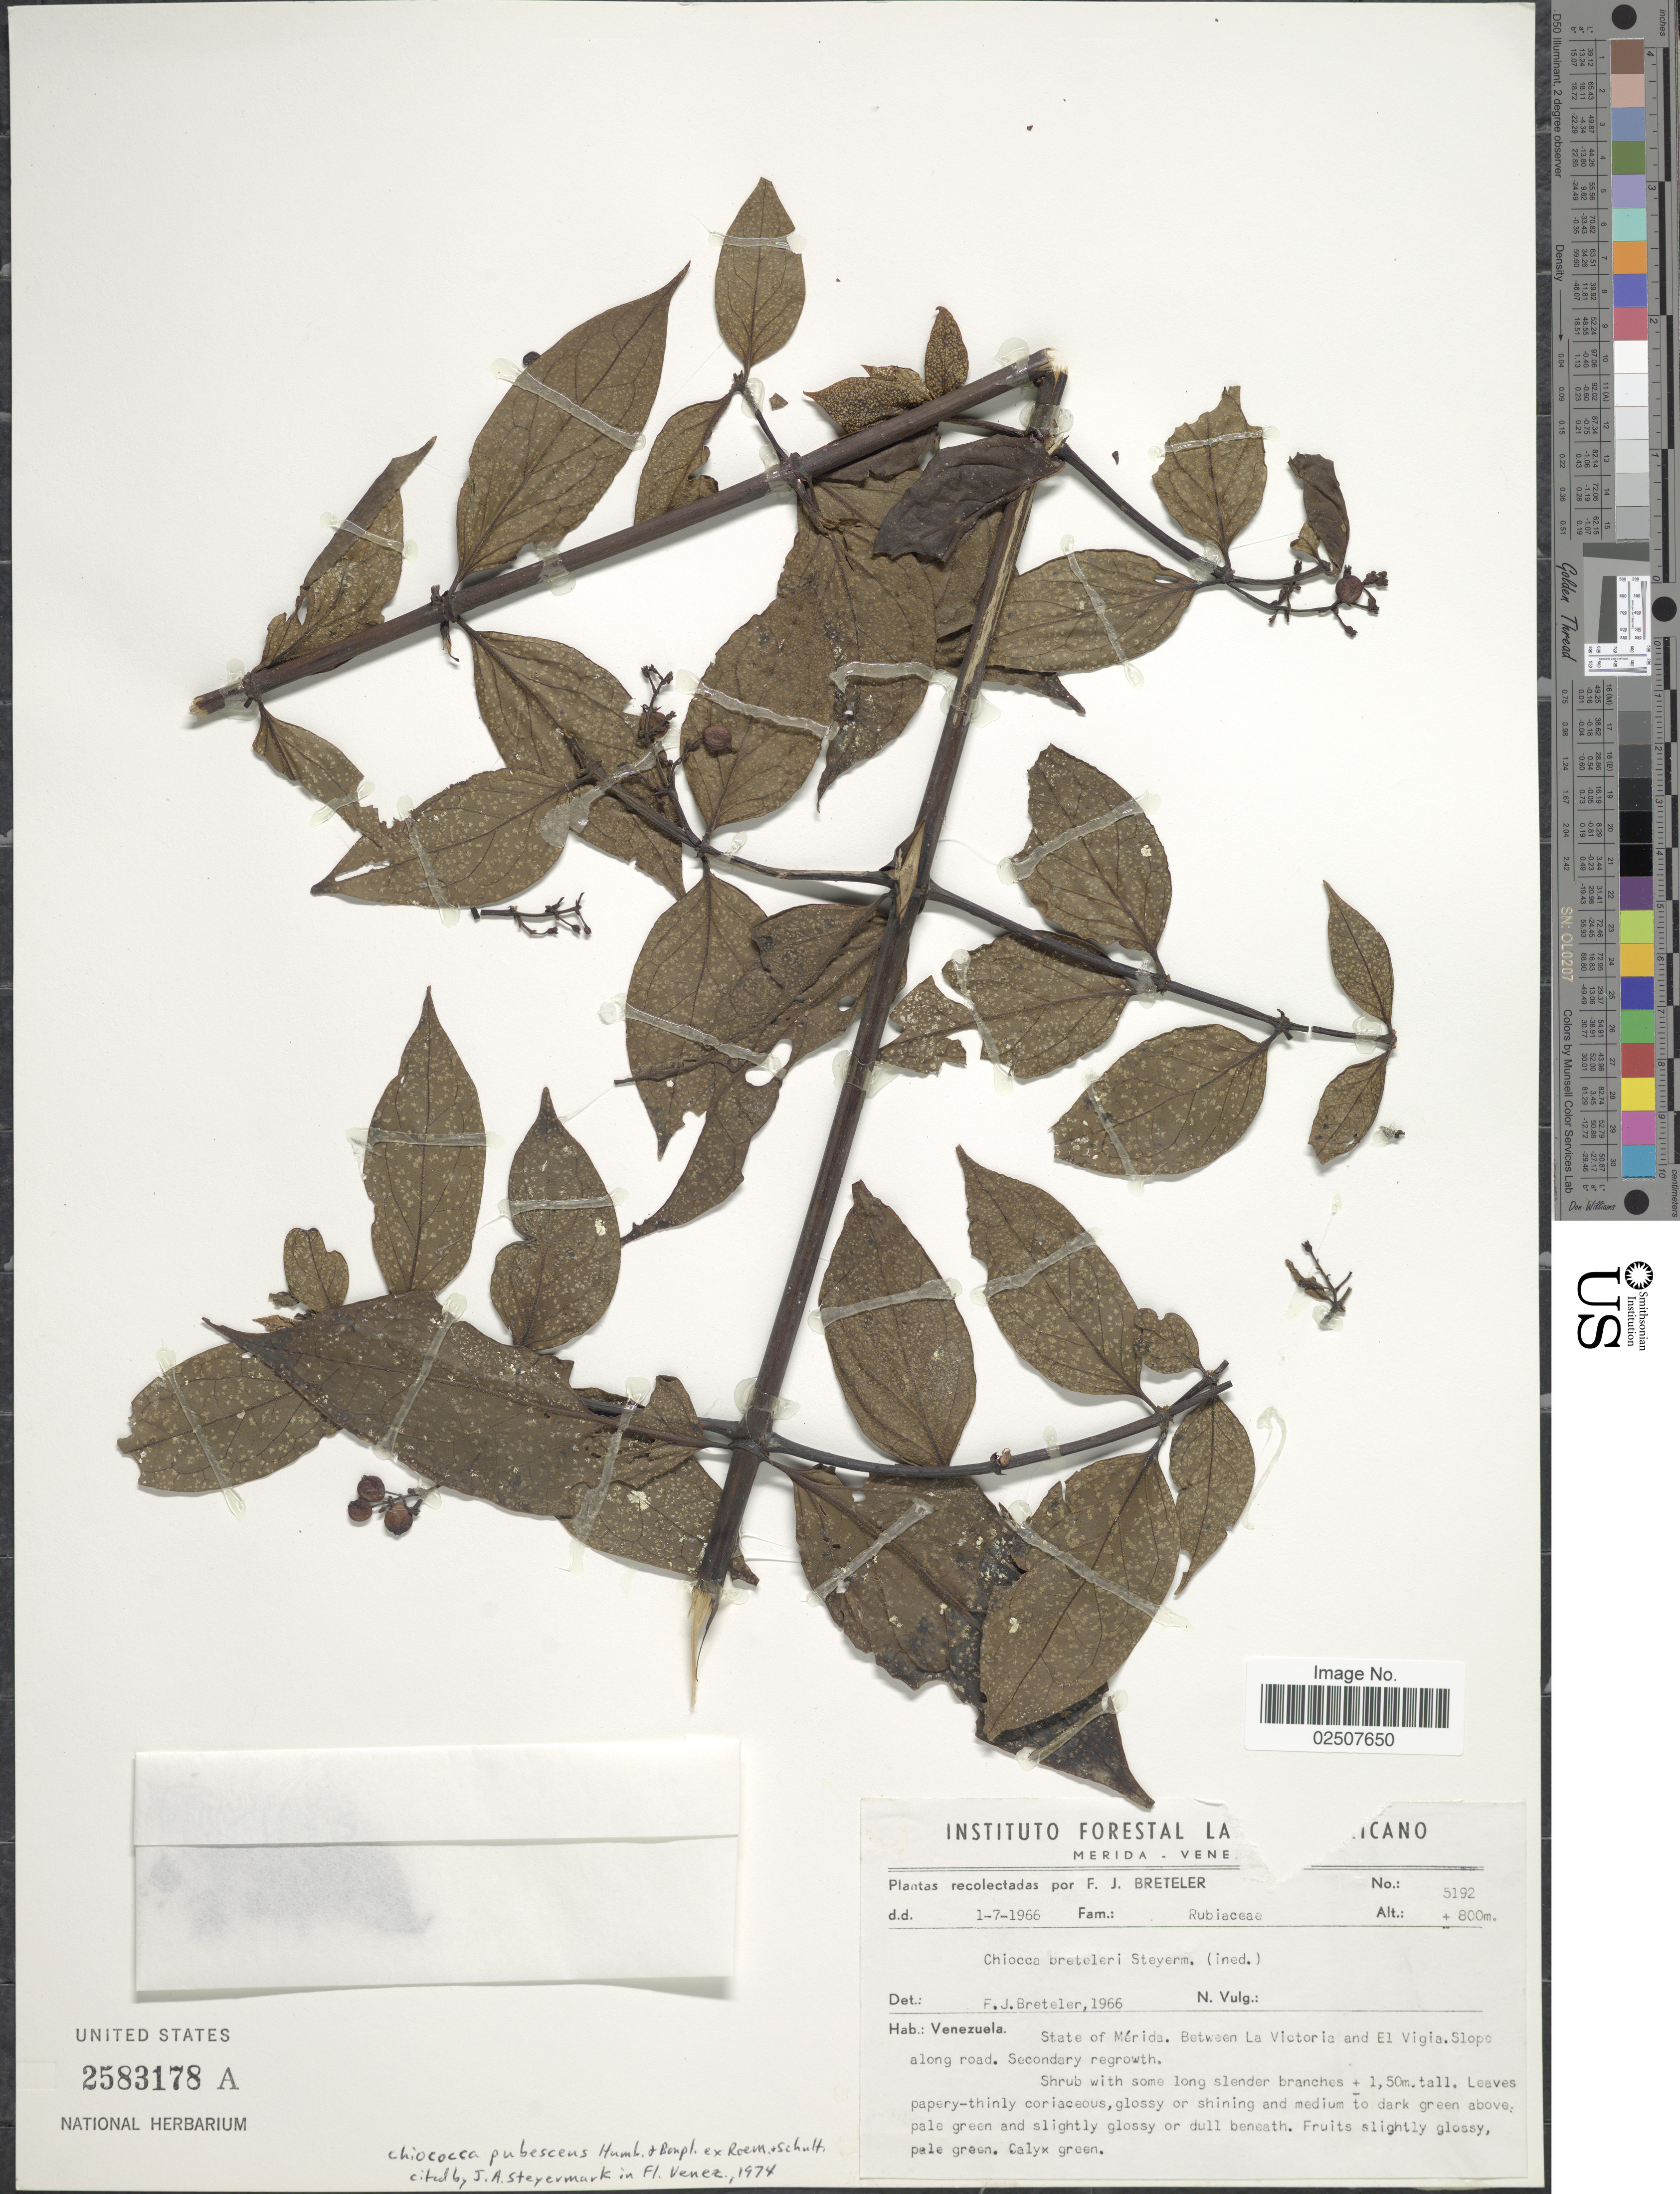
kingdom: Plantae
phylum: Tracheophyta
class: Magnoliopsida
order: Gentianales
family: Rubiaceae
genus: Chiococca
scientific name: Chiococca pubescens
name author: Humb. & Bonpl. ex Roem. & Schult.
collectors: F. J. Breteler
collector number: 5192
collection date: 1966-07-01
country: Venezuela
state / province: Mérida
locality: Between La Victoria and El Vigia. Slope along road. Secondary regrowth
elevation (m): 800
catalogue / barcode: US 2583178A